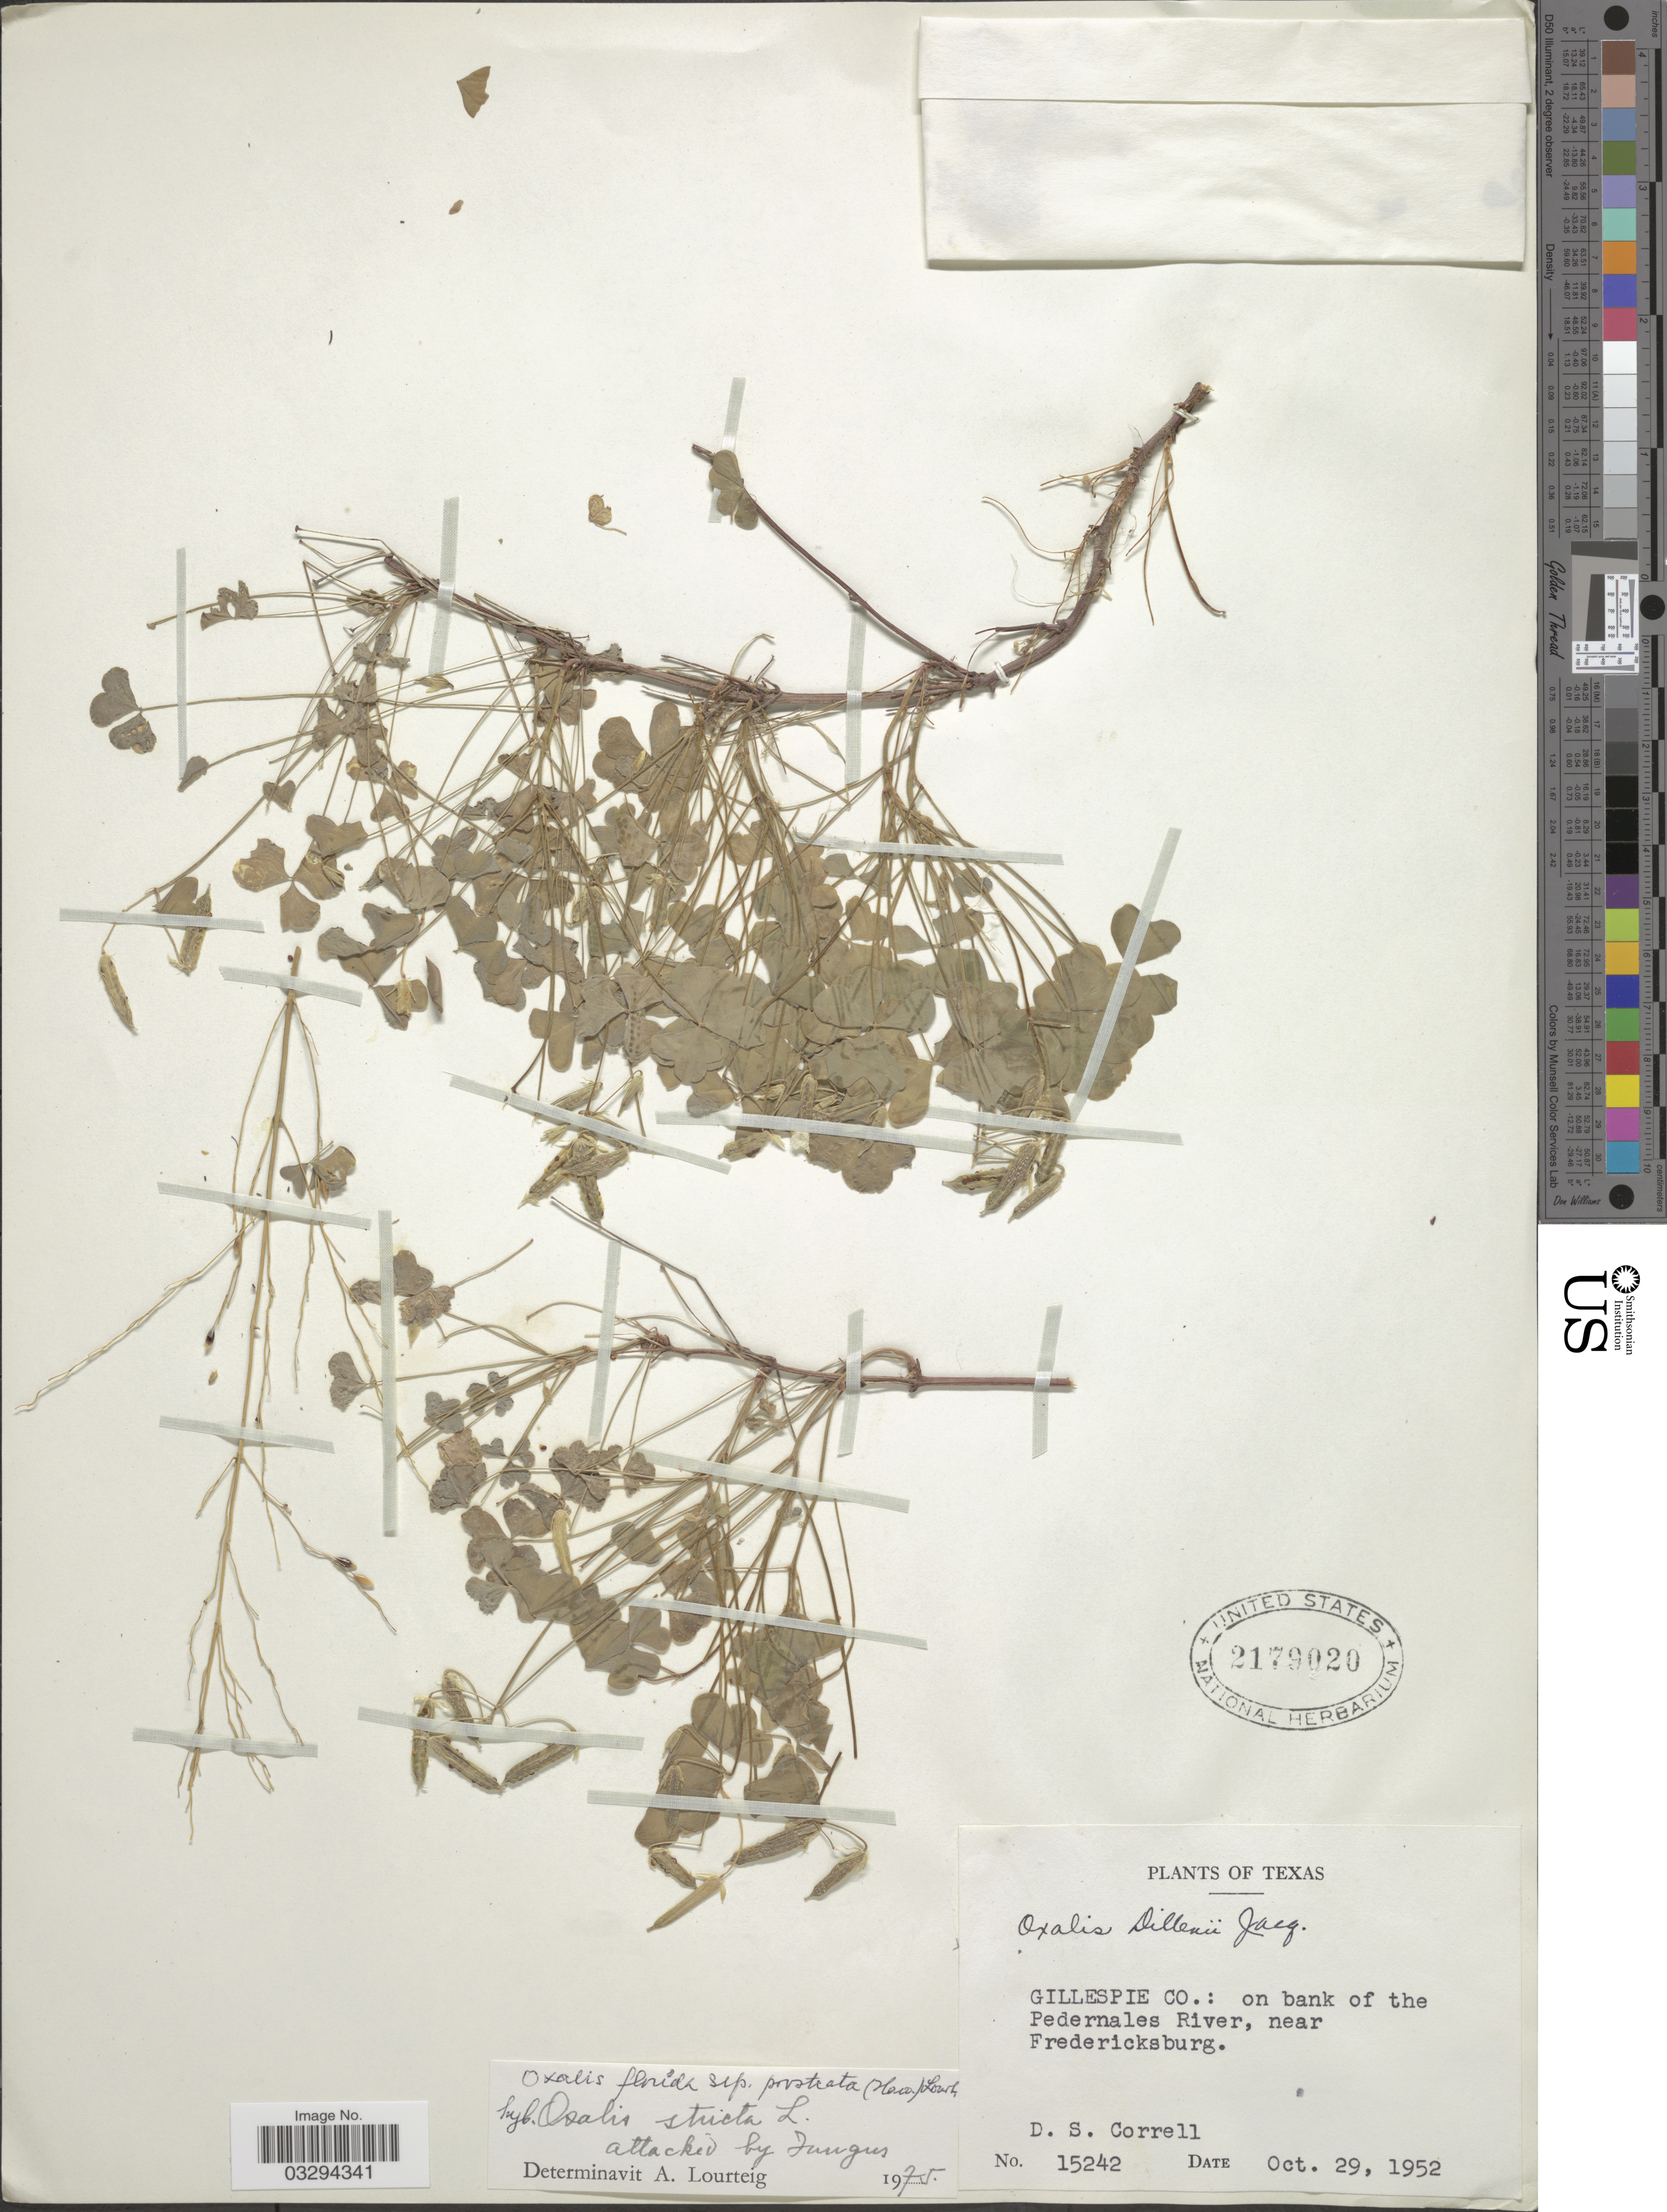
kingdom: Plantae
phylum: Tracheophyta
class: Magnoliopsida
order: Oxalidales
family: Oxalidaceae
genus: Oxalis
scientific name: Oxalis florida subsp. prostrata x O. stricta L.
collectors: D. S. Correll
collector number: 15242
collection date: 1952-10-29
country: United States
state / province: Texas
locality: Gillespie Co.: on bank of the Pedernales Rivder, near Fredericksburg.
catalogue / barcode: US 2179020